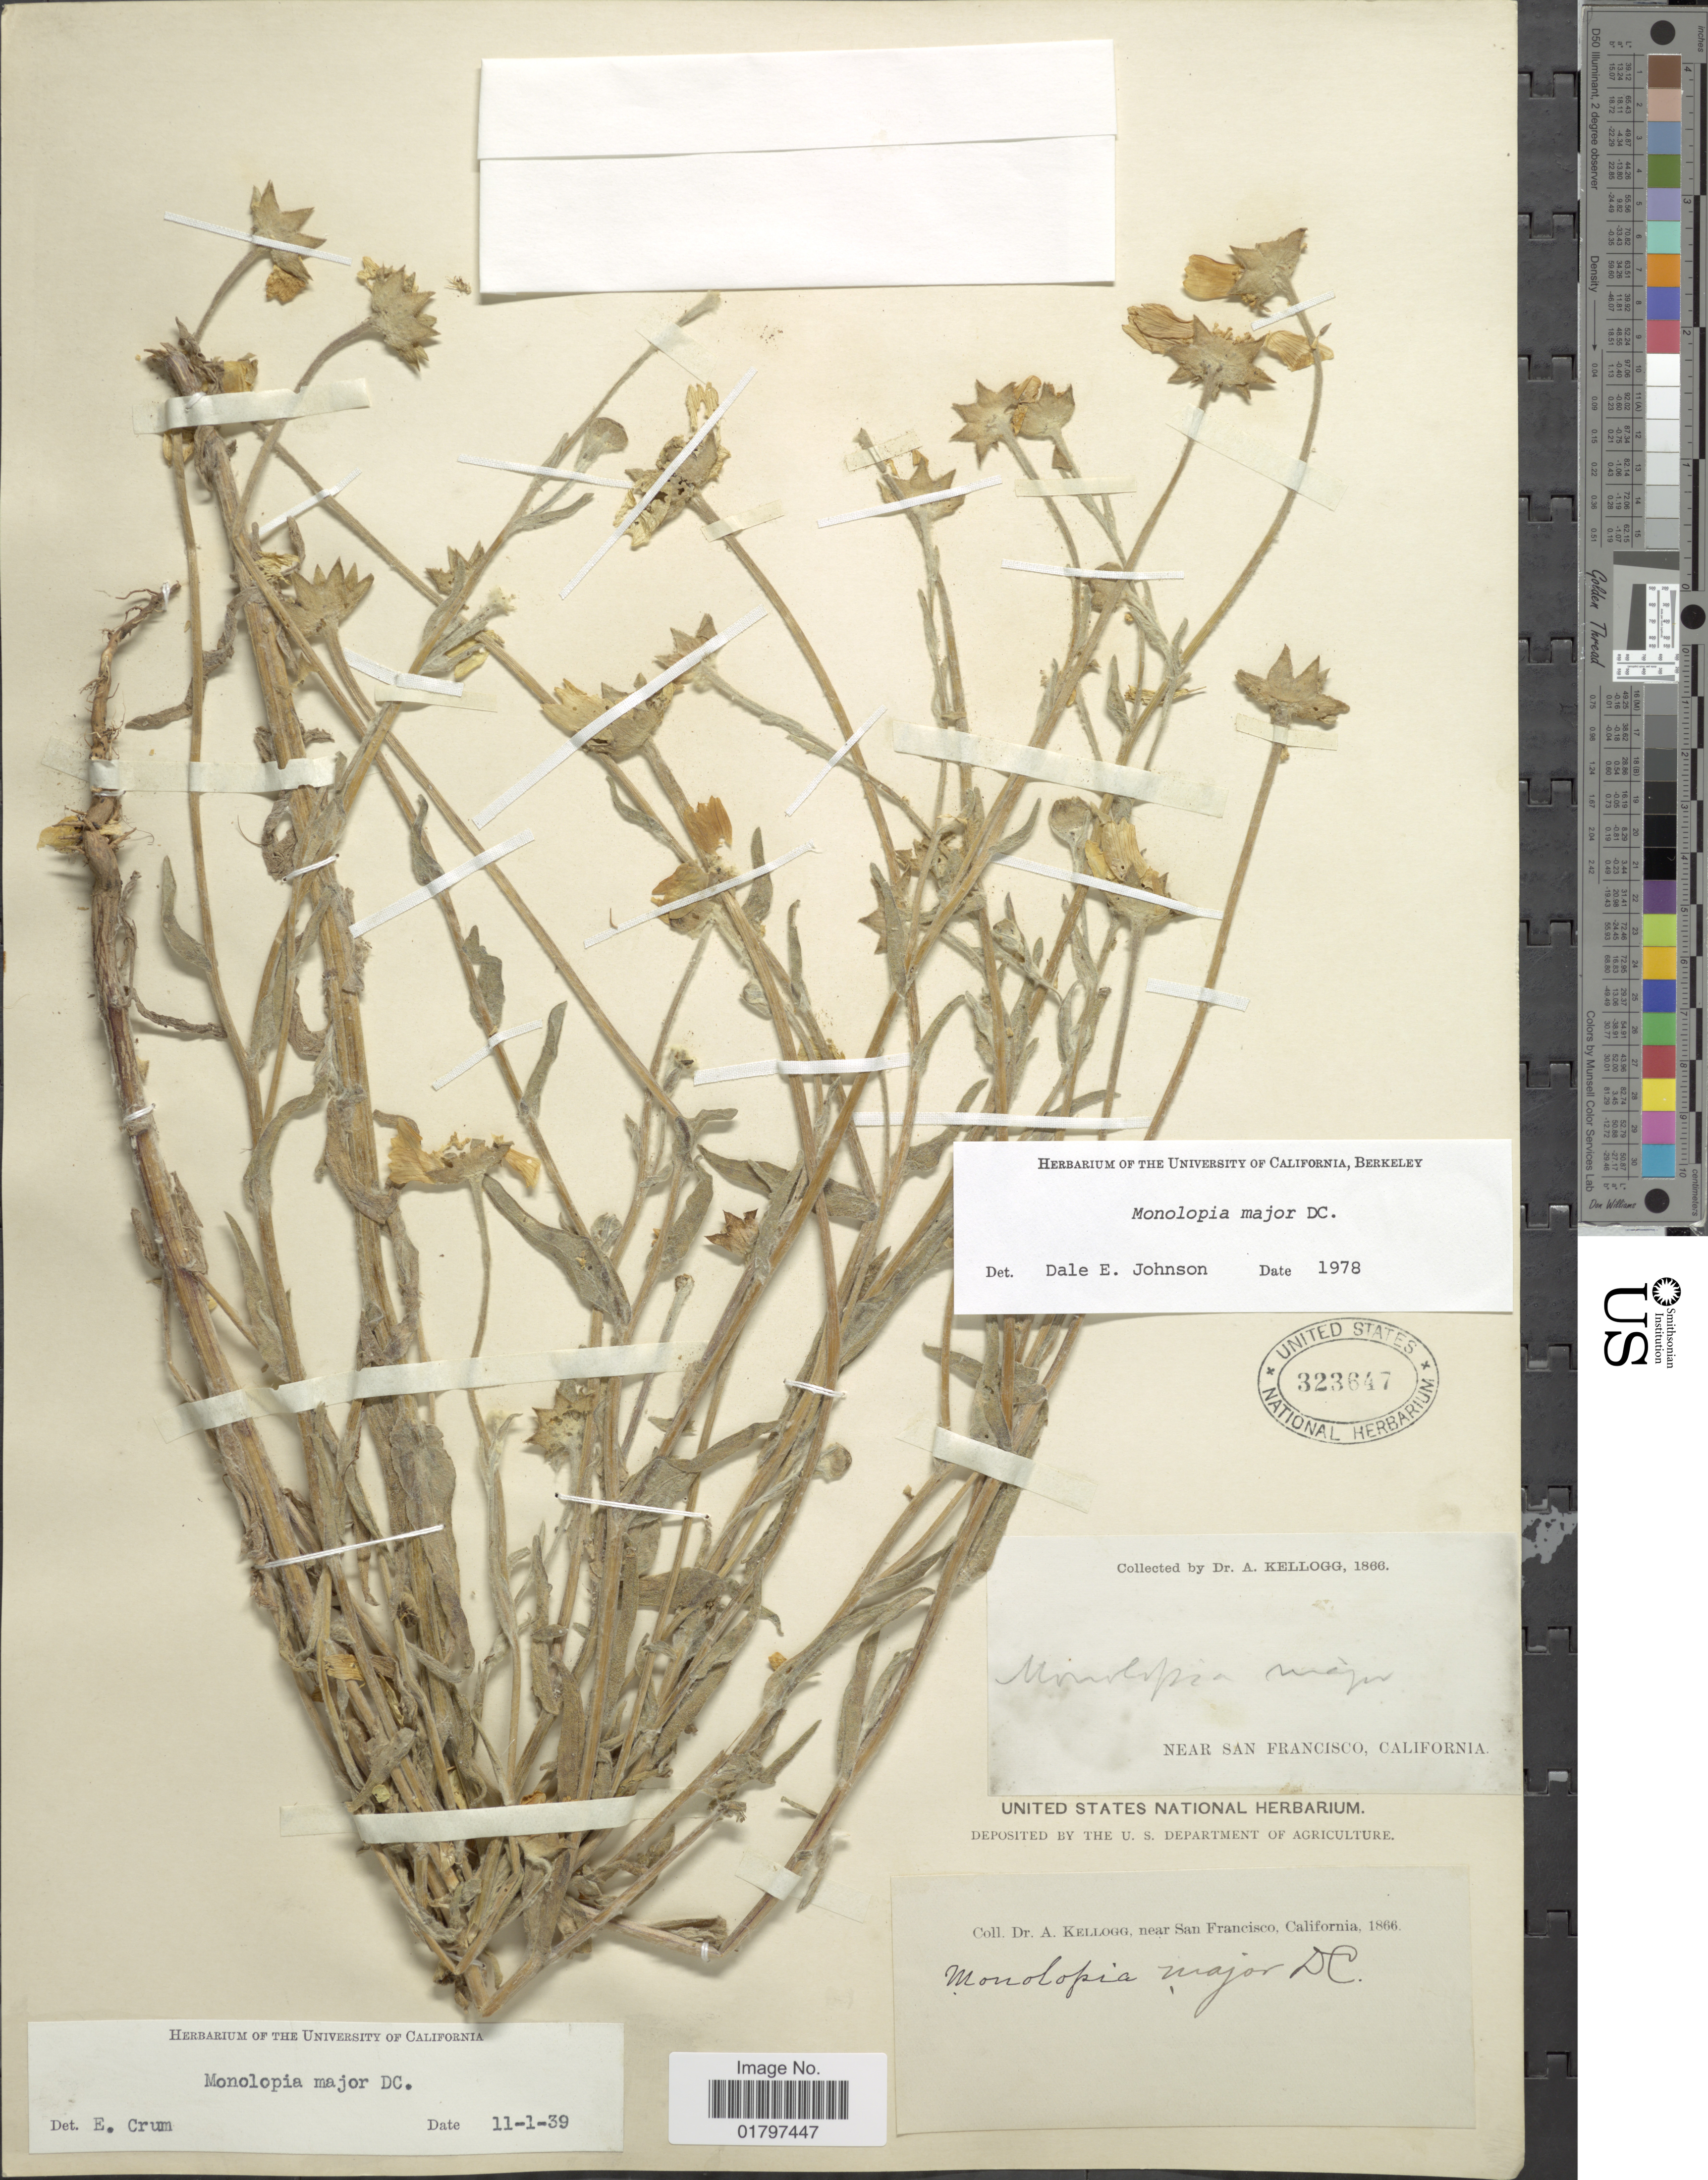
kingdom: Plantae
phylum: Tracheophyta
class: Magnoliopsida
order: Asterales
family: Asteraceae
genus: Monolopia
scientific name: Monolopia major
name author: DC.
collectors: A. Kellogg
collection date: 1866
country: United States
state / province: California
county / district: San Francisco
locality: Near San Francisco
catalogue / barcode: US 323647